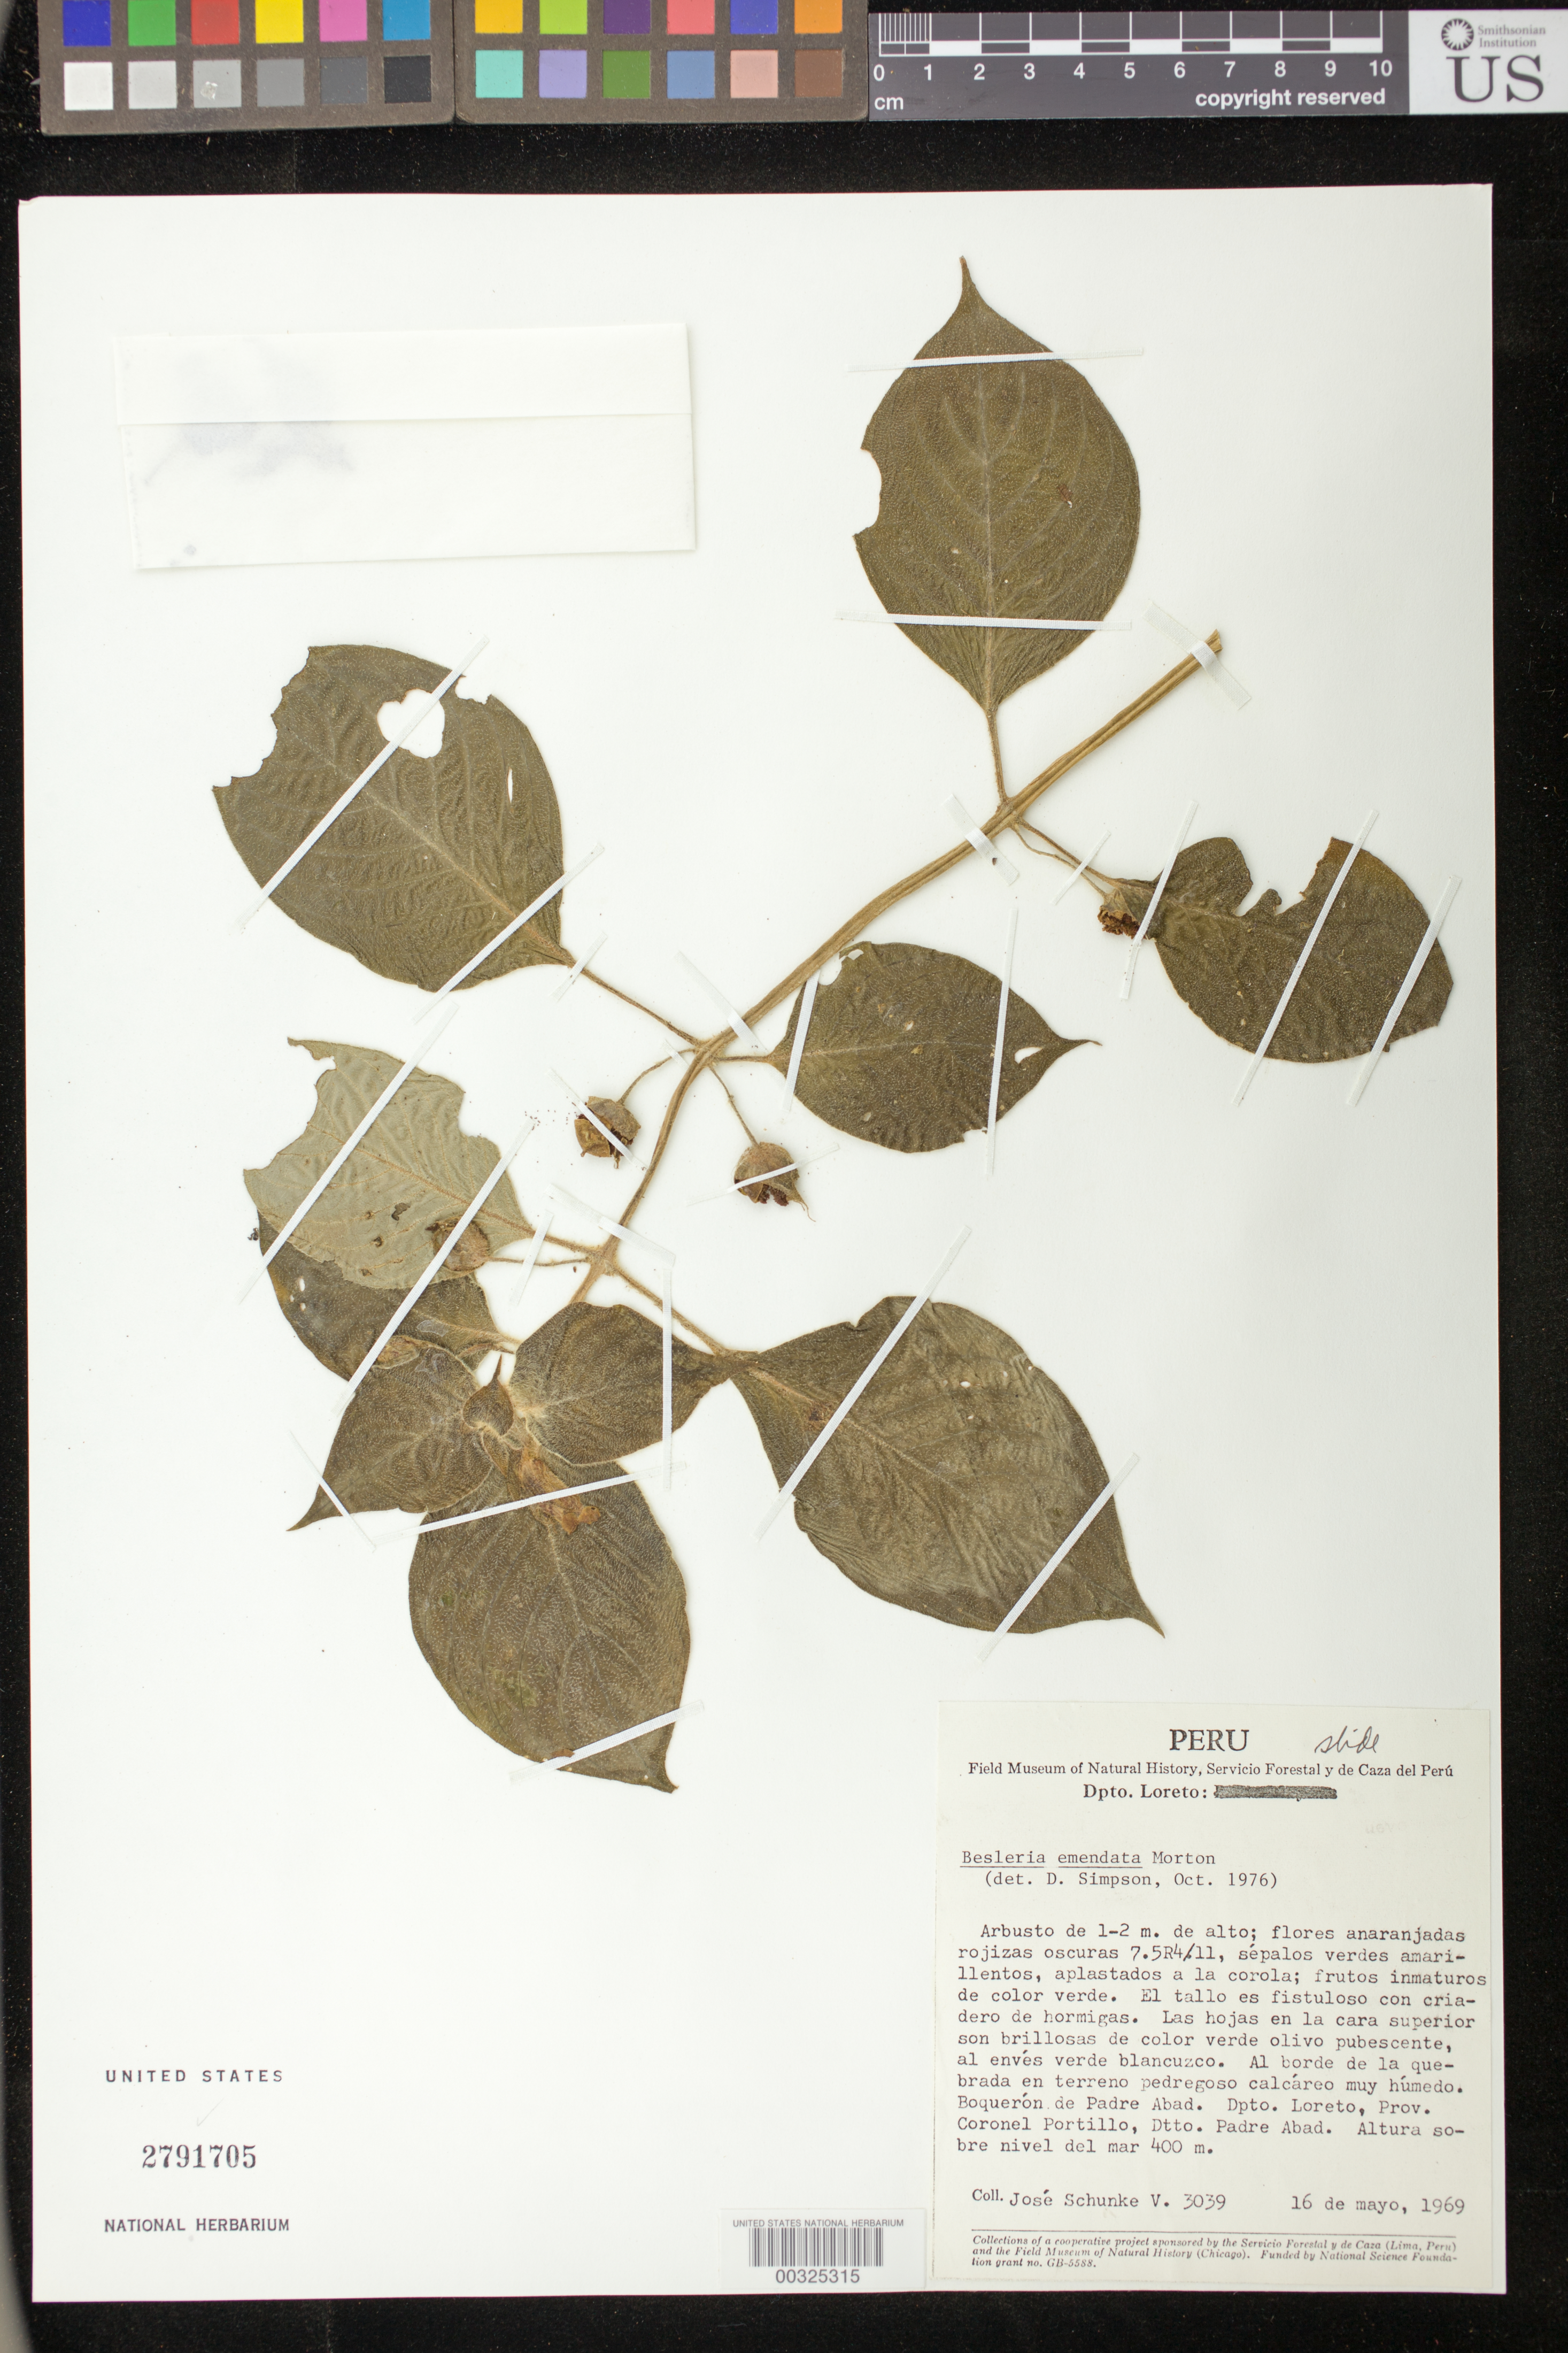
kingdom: Plantae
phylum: Tracheophyta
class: Magnoliopsida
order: Lamiales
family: Gesneriaceae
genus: Besleria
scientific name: Besleria emendata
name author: C.V. Morton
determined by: Skog, Laurence E.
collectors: J. Schunke Vigo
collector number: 3039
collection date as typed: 16 May 1969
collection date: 1969-05-16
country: Peru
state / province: Ucayali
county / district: Coronel Portillo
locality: ("Loreto") Prov. Coronel Portillo, Dtto. Padre Abad; Boquerón de Padre Abad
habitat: Al borde de la quebrada en terreno pedregoso calcáreo muy húmedo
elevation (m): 400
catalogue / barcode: US 2791705